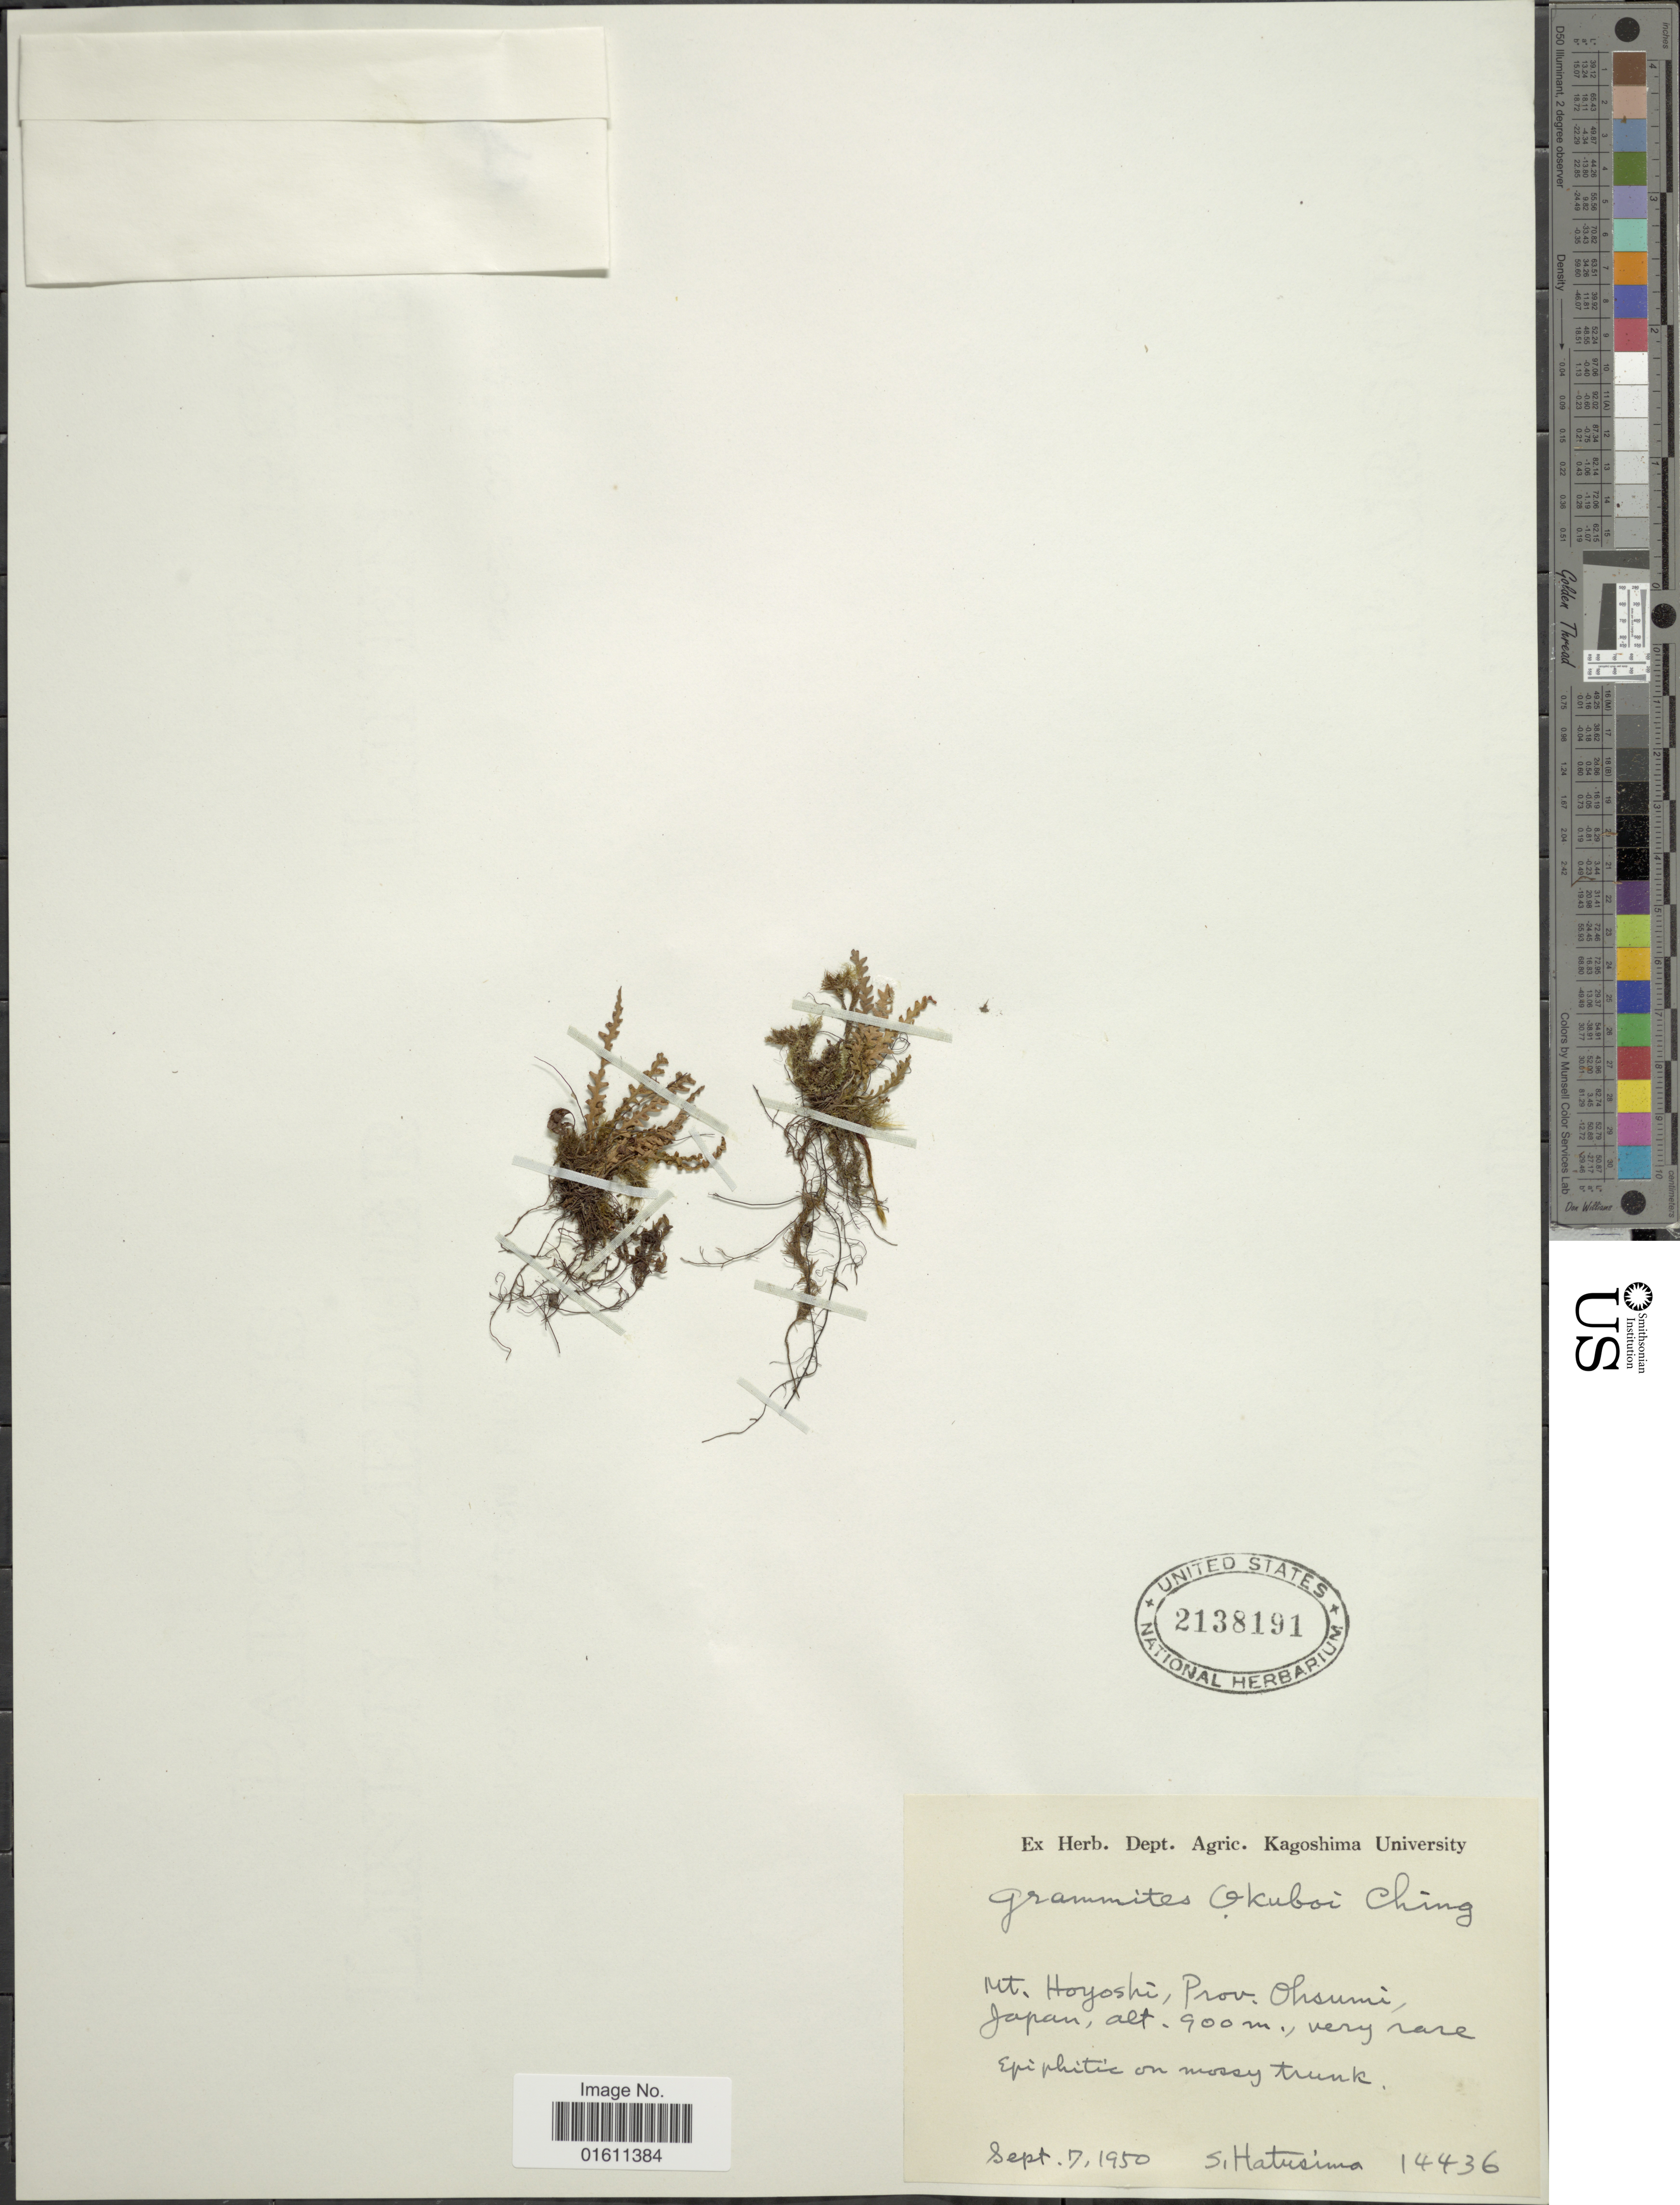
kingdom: Plantae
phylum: Tracheophyta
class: Polypodiopsida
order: Polypodiales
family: Polypodiaceae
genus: Micropolypodium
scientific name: Micropolypodium okuboi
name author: (Yatabe) Hayata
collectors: S. Hatusima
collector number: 14436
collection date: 1950-09-07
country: Japan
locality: Japan, mt. Hoyoshi, Prov. Ohsumi.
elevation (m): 900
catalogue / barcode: US 2138191